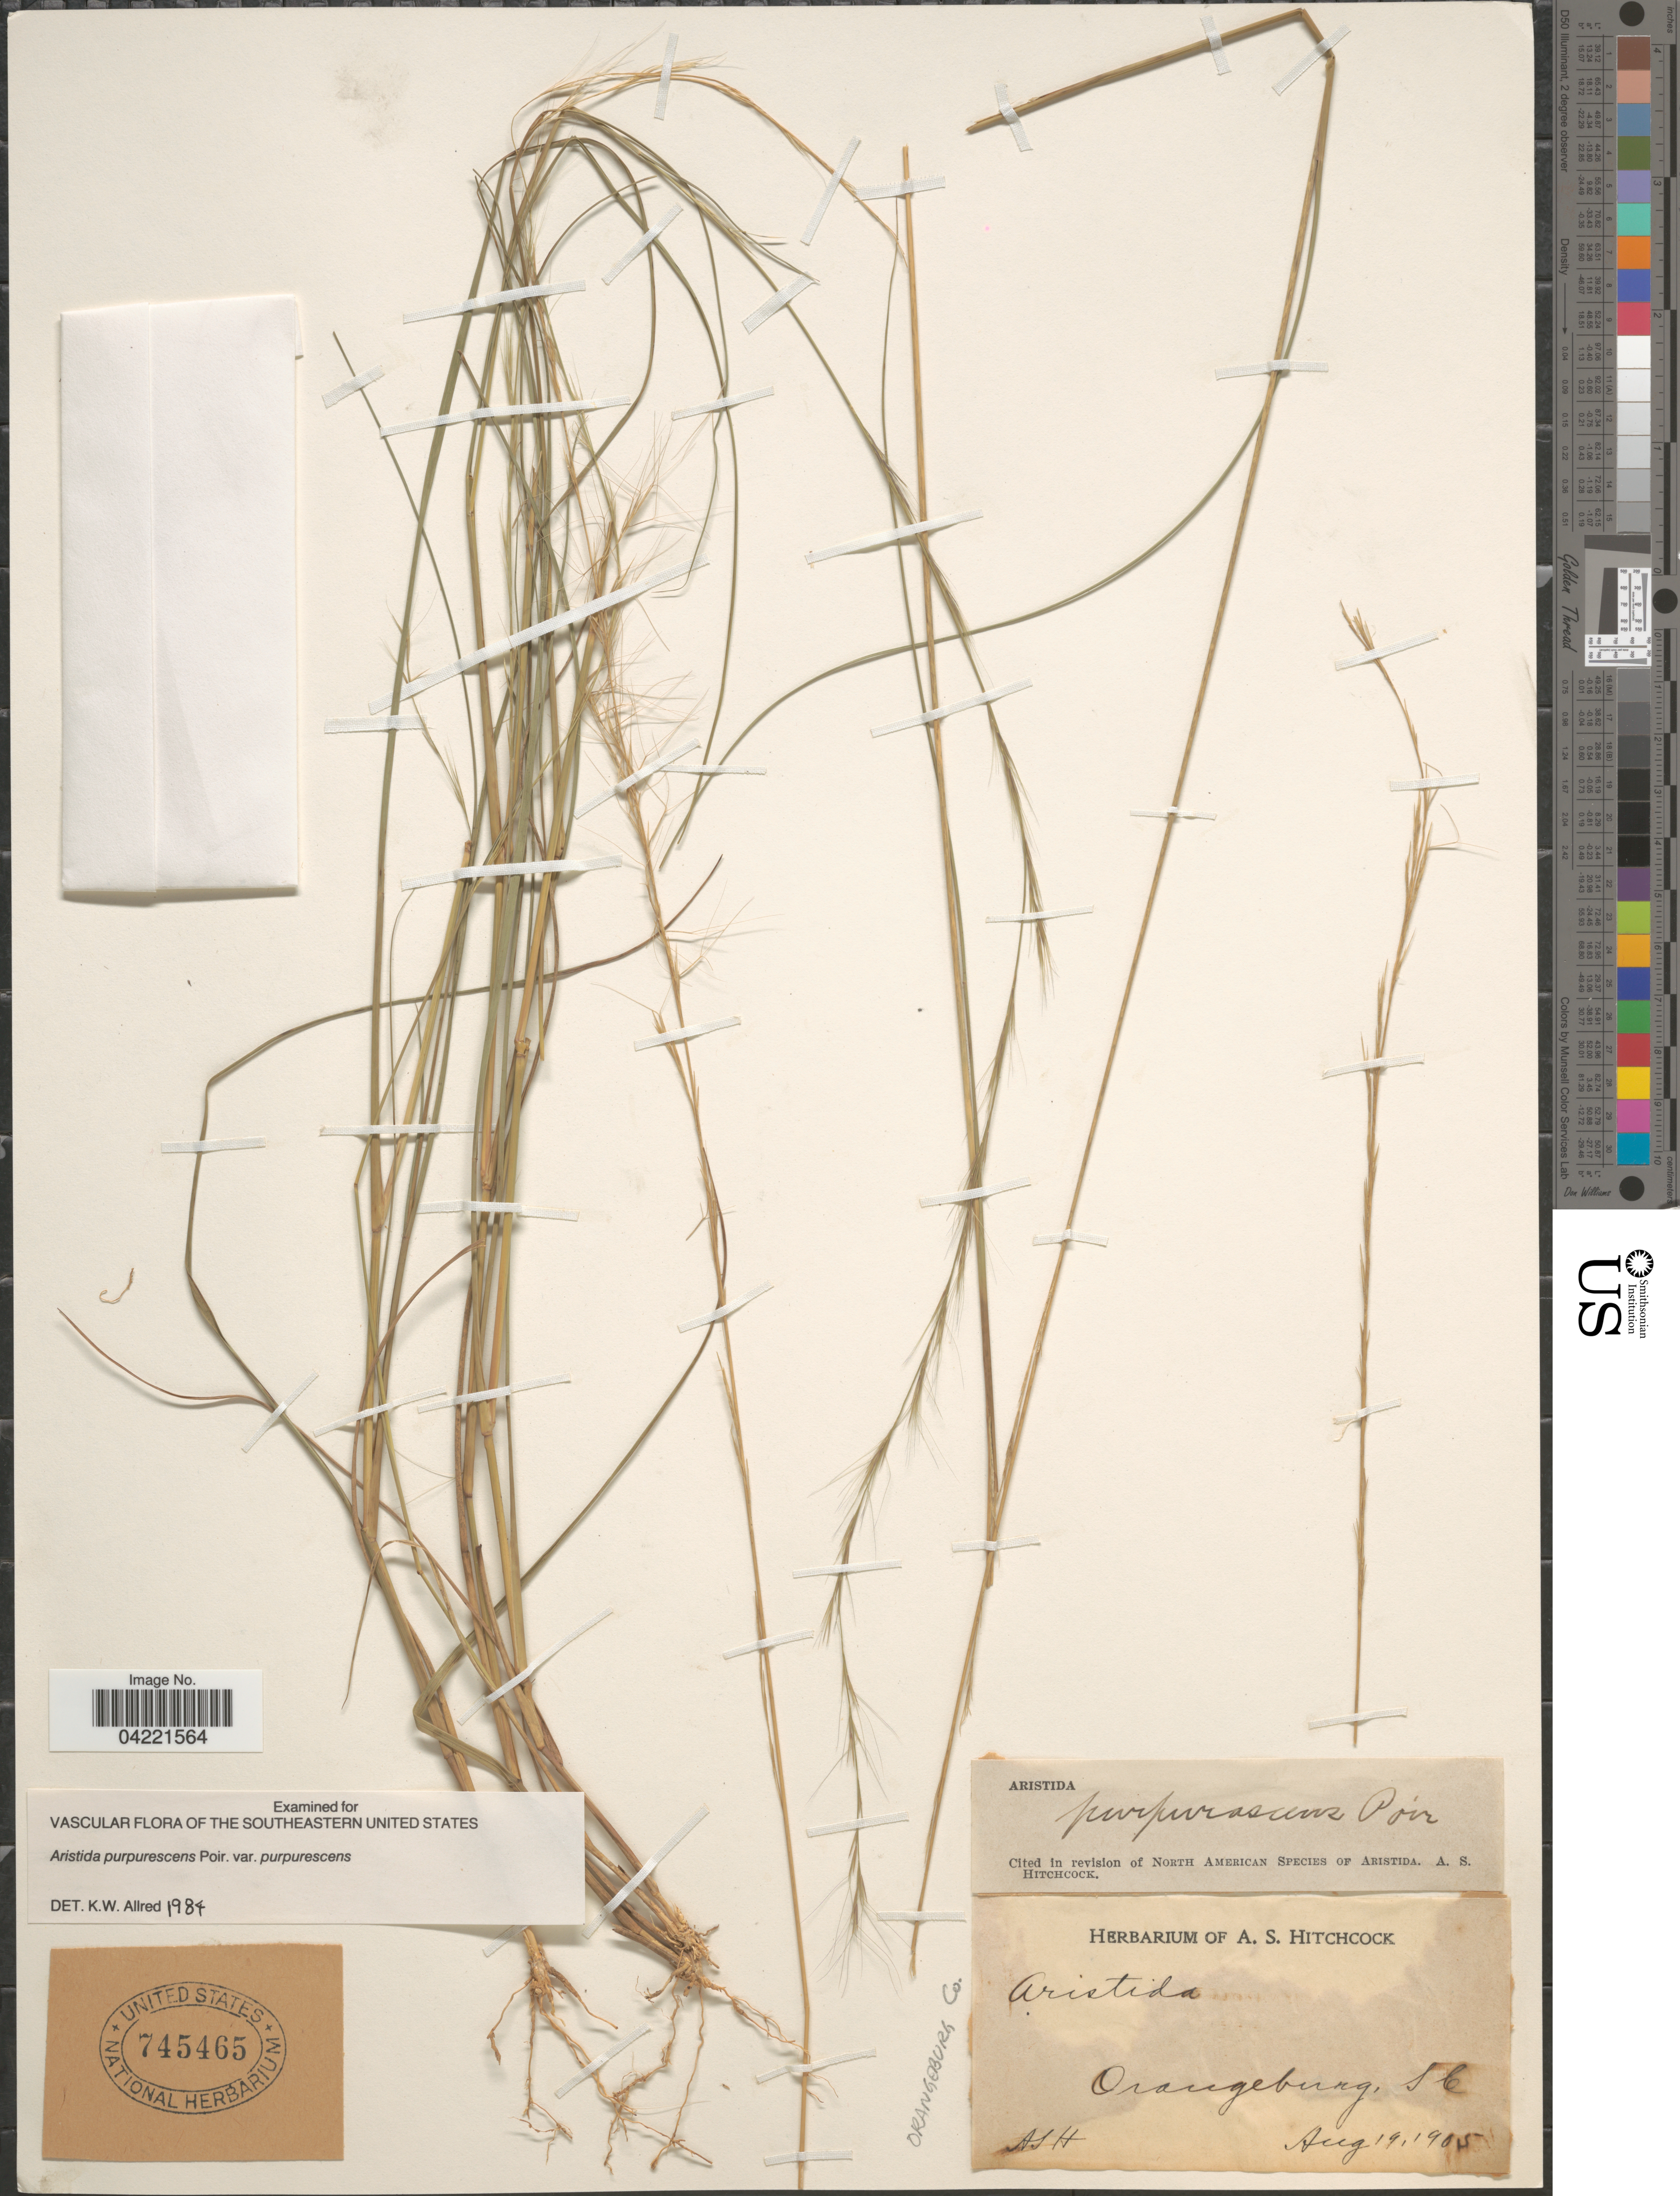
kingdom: Plantae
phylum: Tracheophyta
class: Liliopsida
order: Poales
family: Poaceae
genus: Aristida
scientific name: Aristida purpurascens var. purpurescens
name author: Poir.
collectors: A. S. Hitchcock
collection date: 1905-08-19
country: United States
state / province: South Carolina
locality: Orangeburg Co. Orangeburg.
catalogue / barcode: US 745465